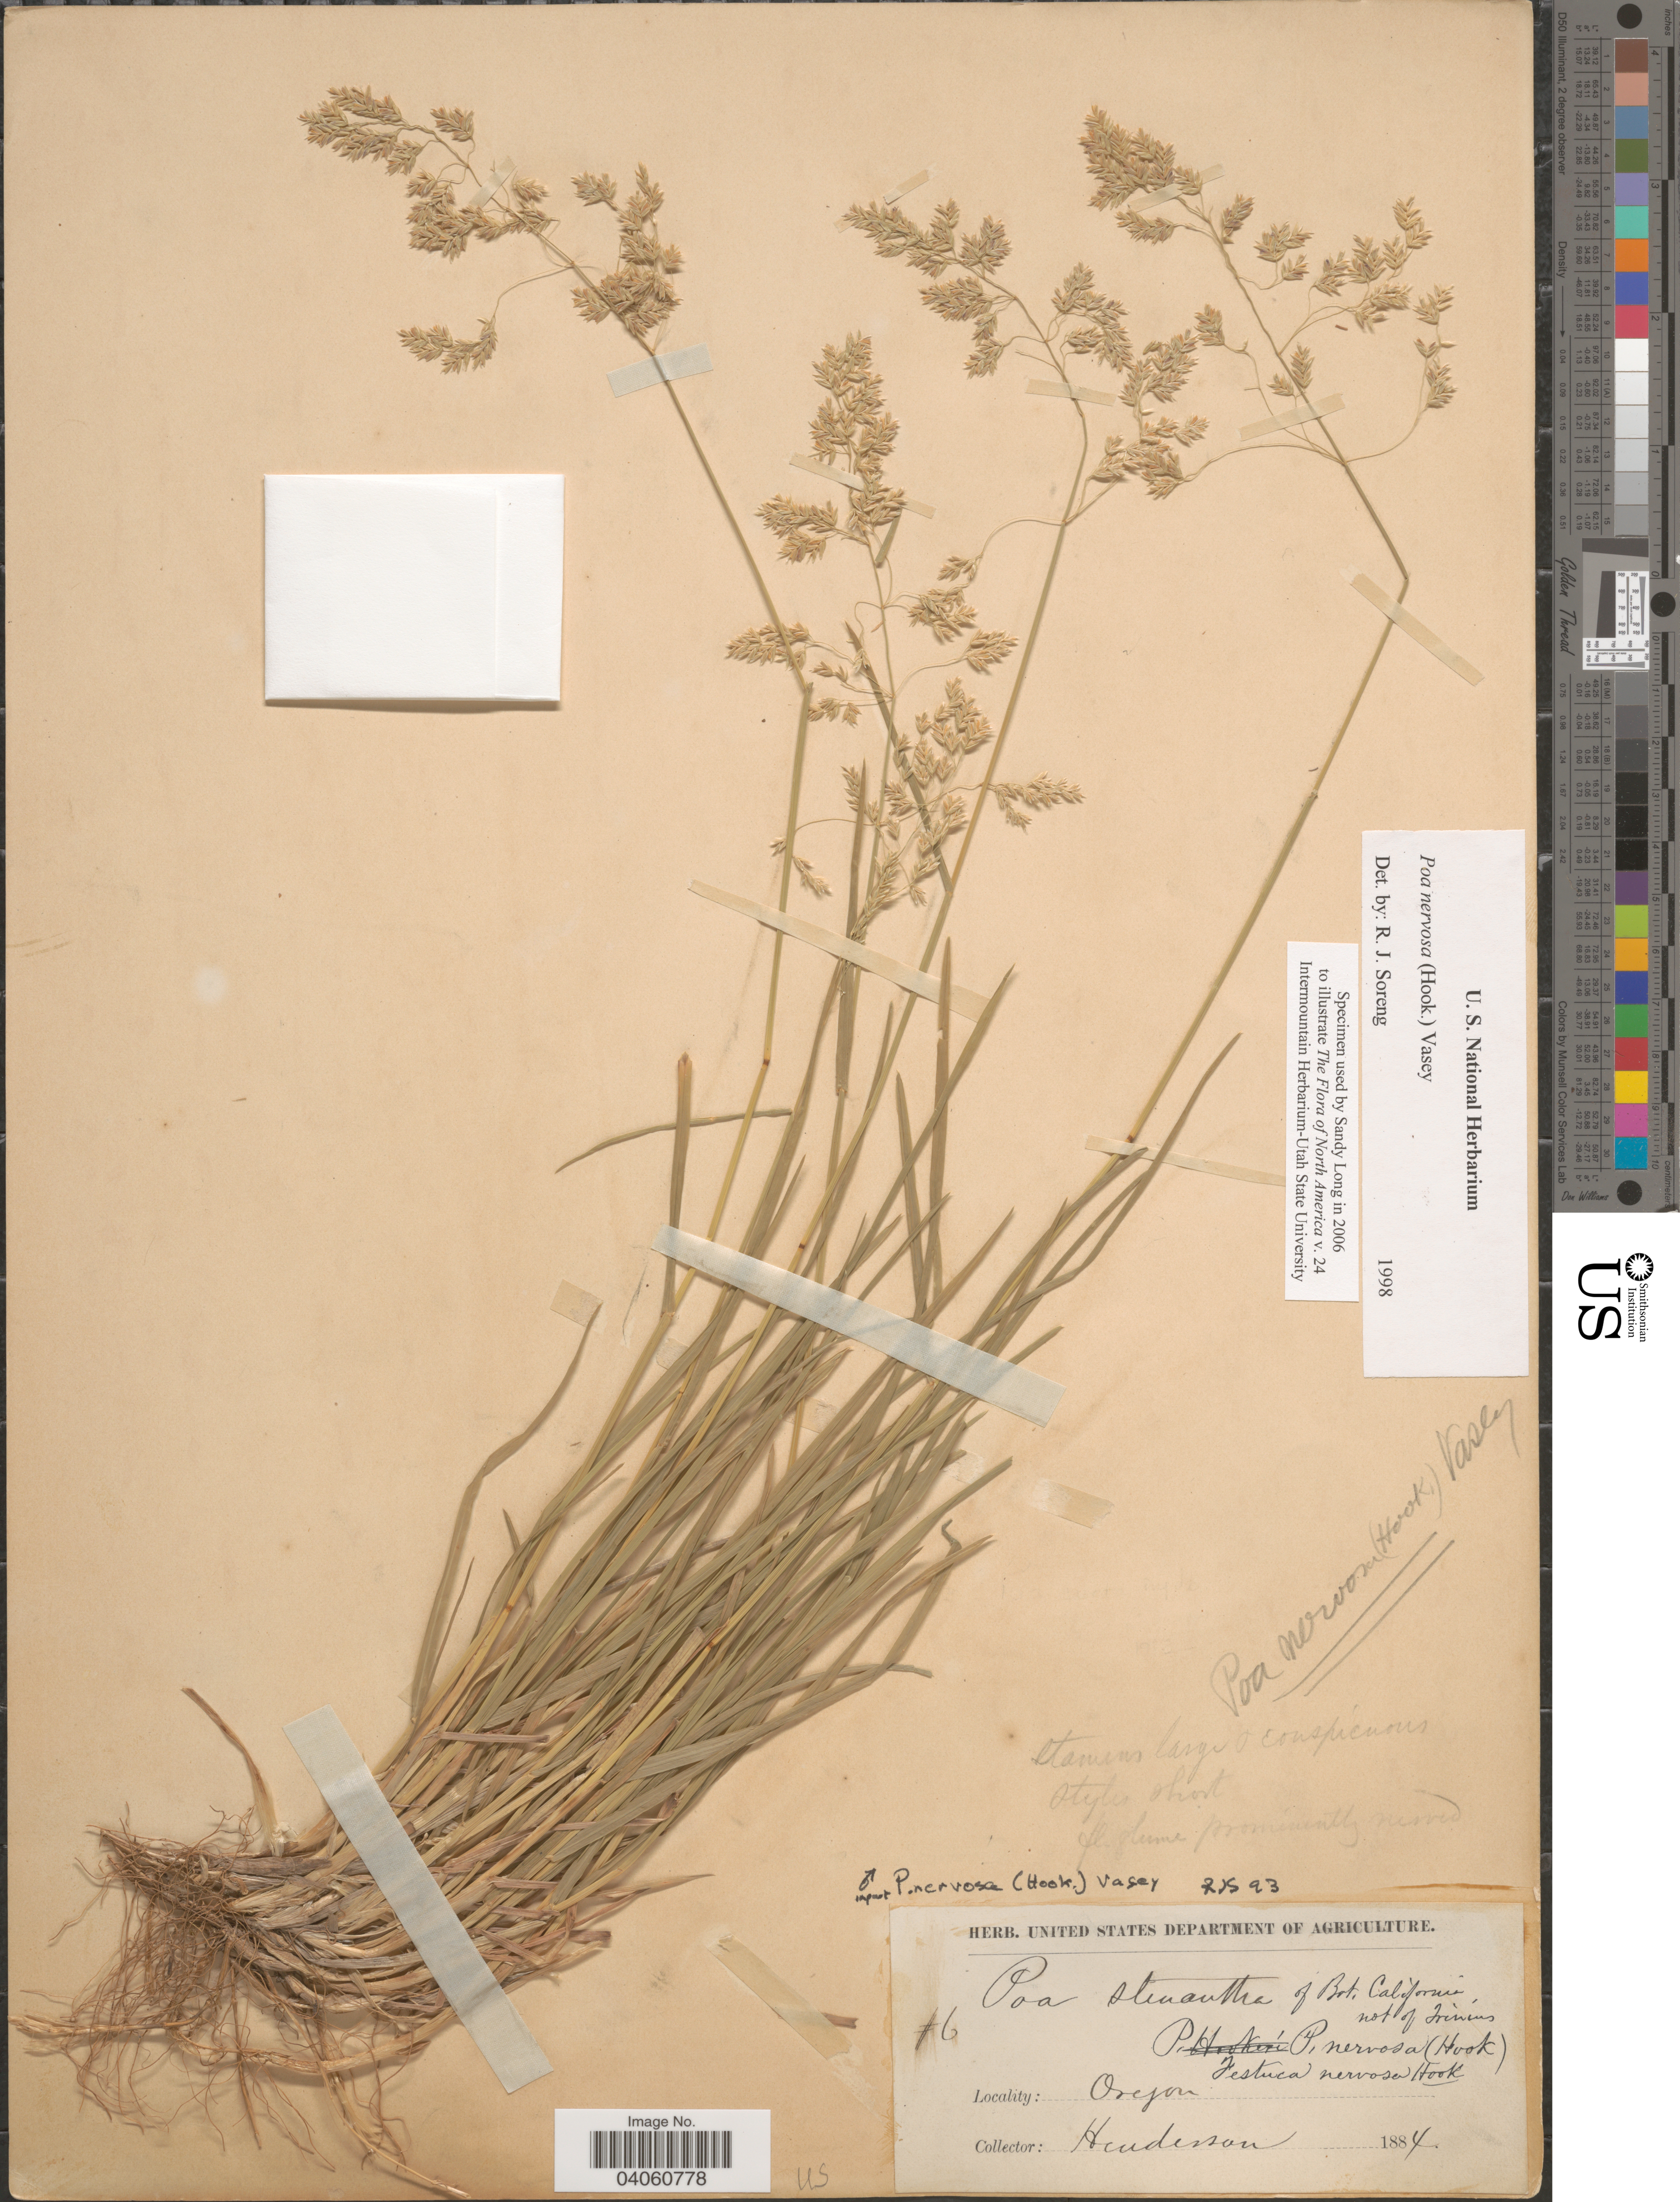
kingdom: Plantae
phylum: Tracheophyta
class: Liliopsida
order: Poales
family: Poaceae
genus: Poa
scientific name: Poa nervosa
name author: (Hook.) Vasey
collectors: -. Henderson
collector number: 6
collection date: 1884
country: United States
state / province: Oregon